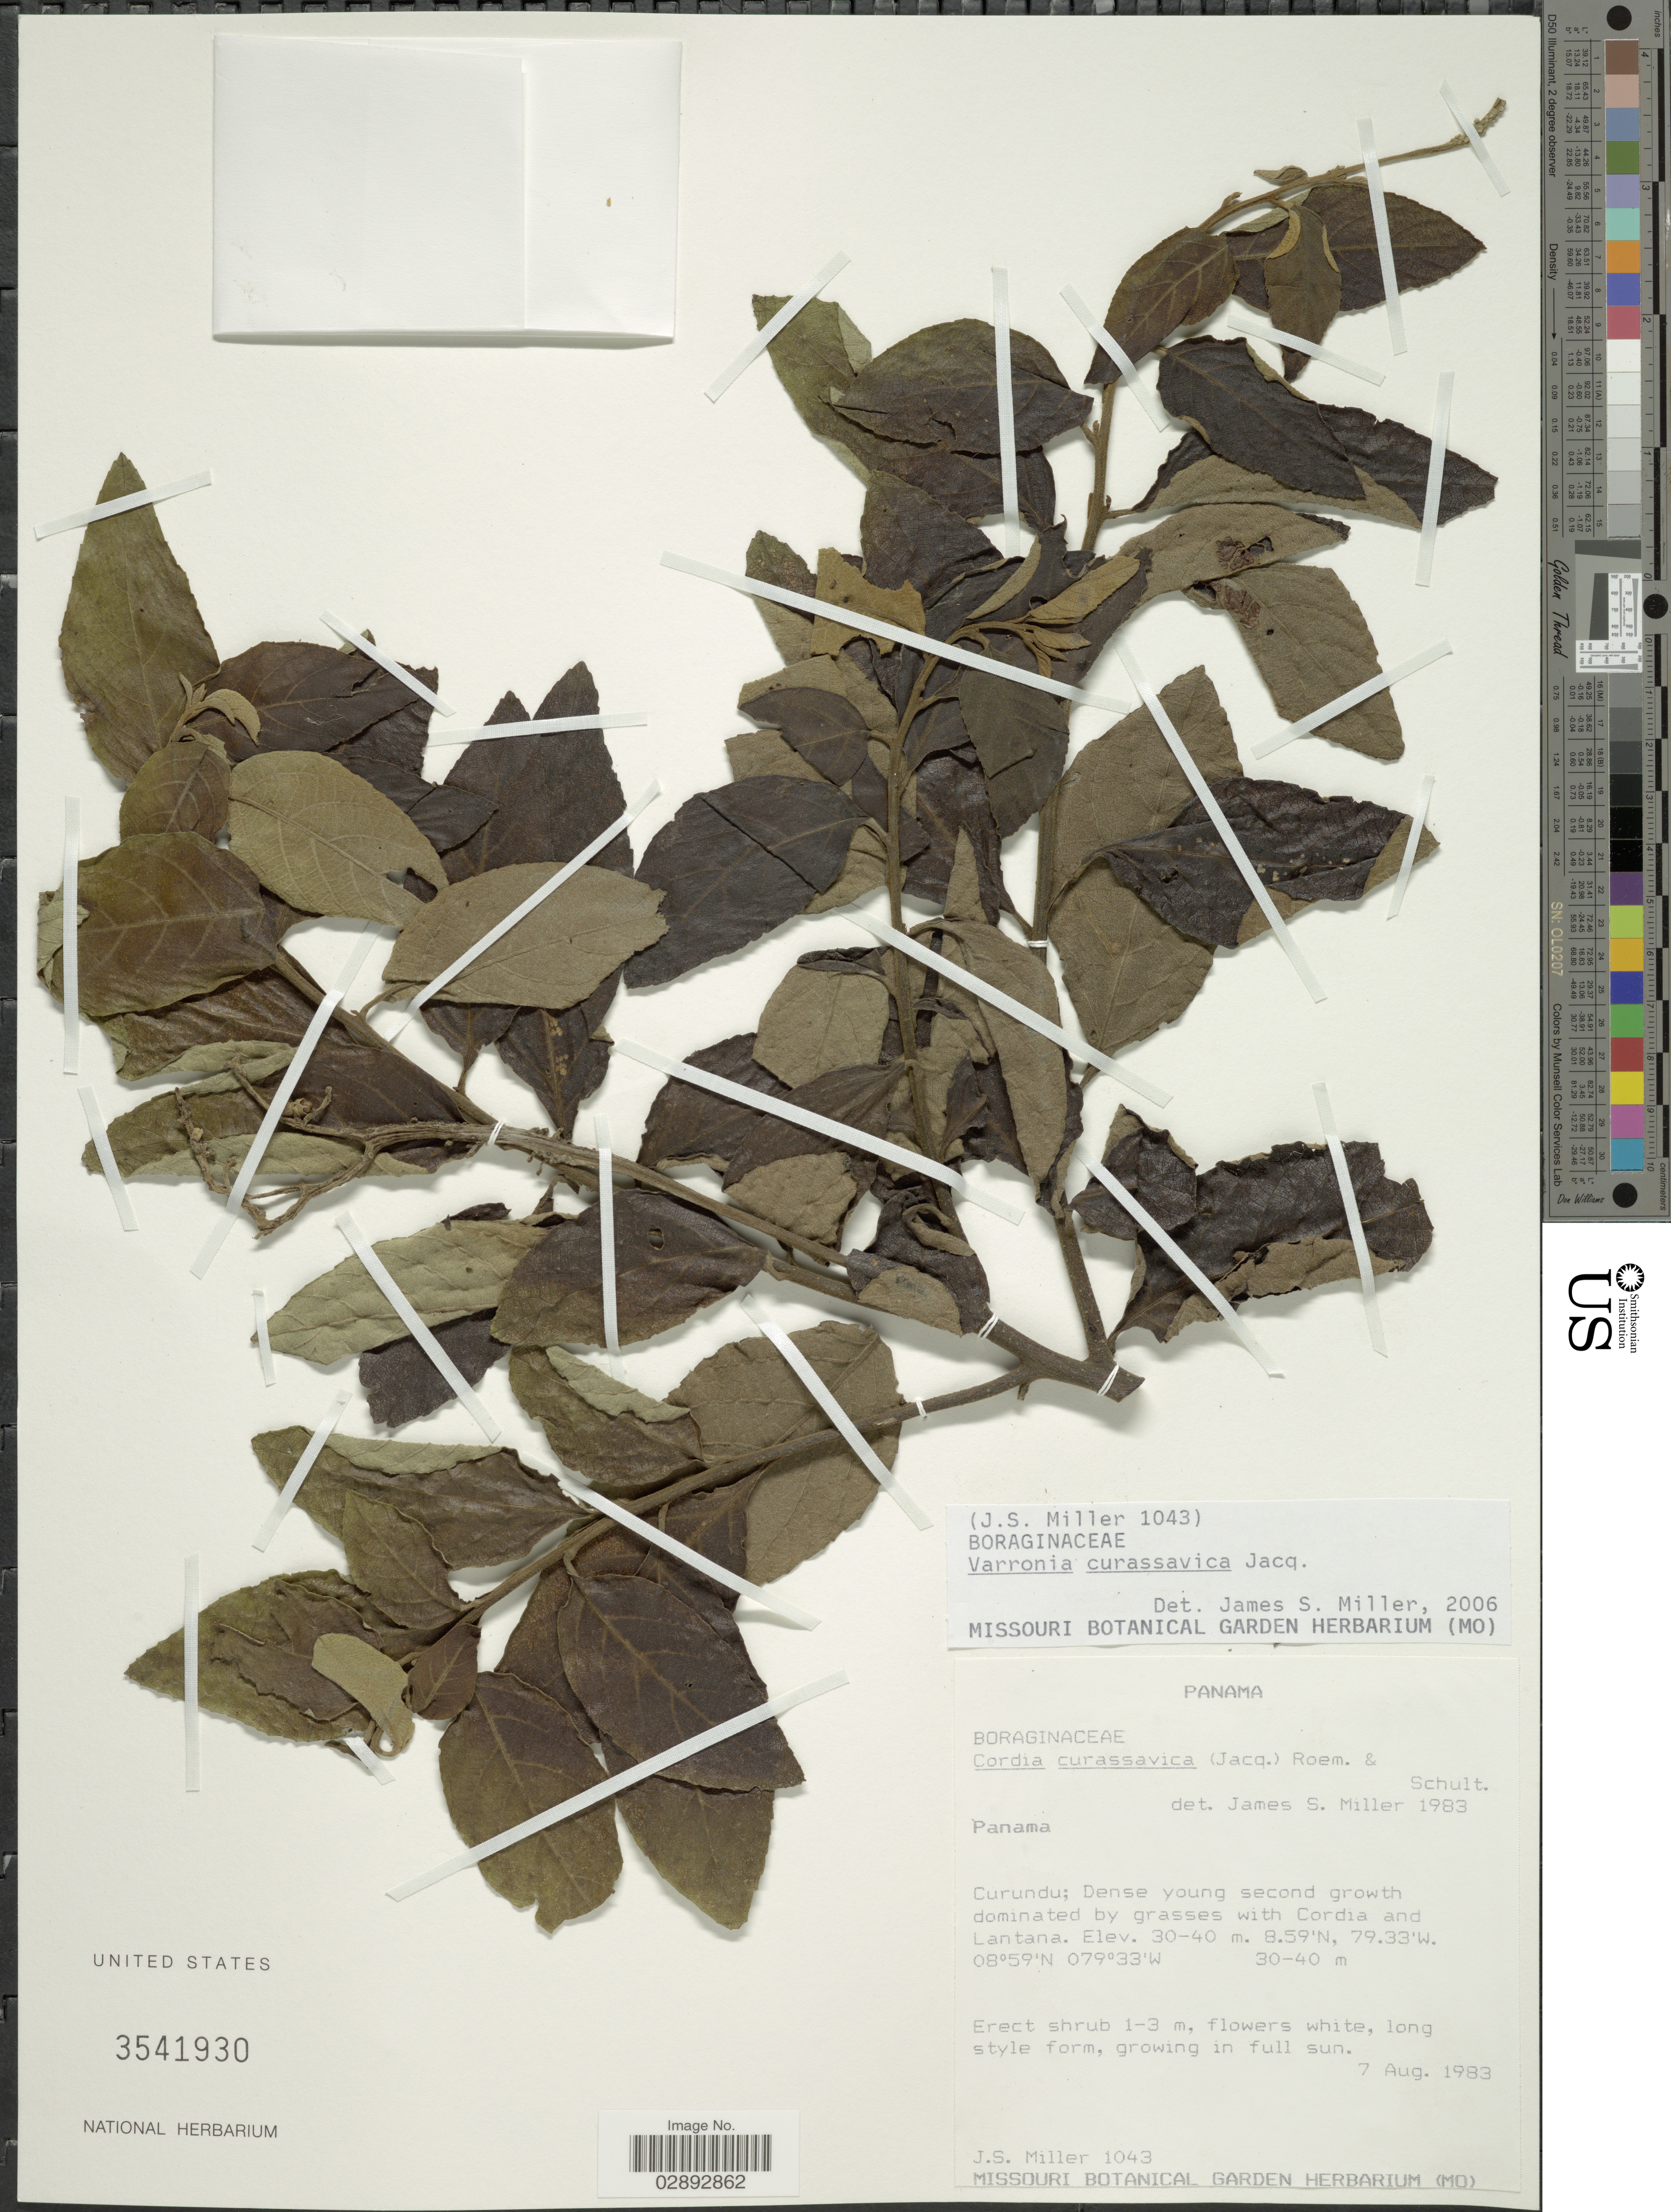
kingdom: Plantae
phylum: Tracheophyta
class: Magnoliopsida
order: Boraginales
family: Cordiaceae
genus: Varronia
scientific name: Varronia curassavica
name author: Jacq.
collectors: J. S. Miller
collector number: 1043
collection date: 1983-08-07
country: Panama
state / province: Panamá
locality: Curundu.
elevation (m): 30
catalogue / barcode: US 3541930